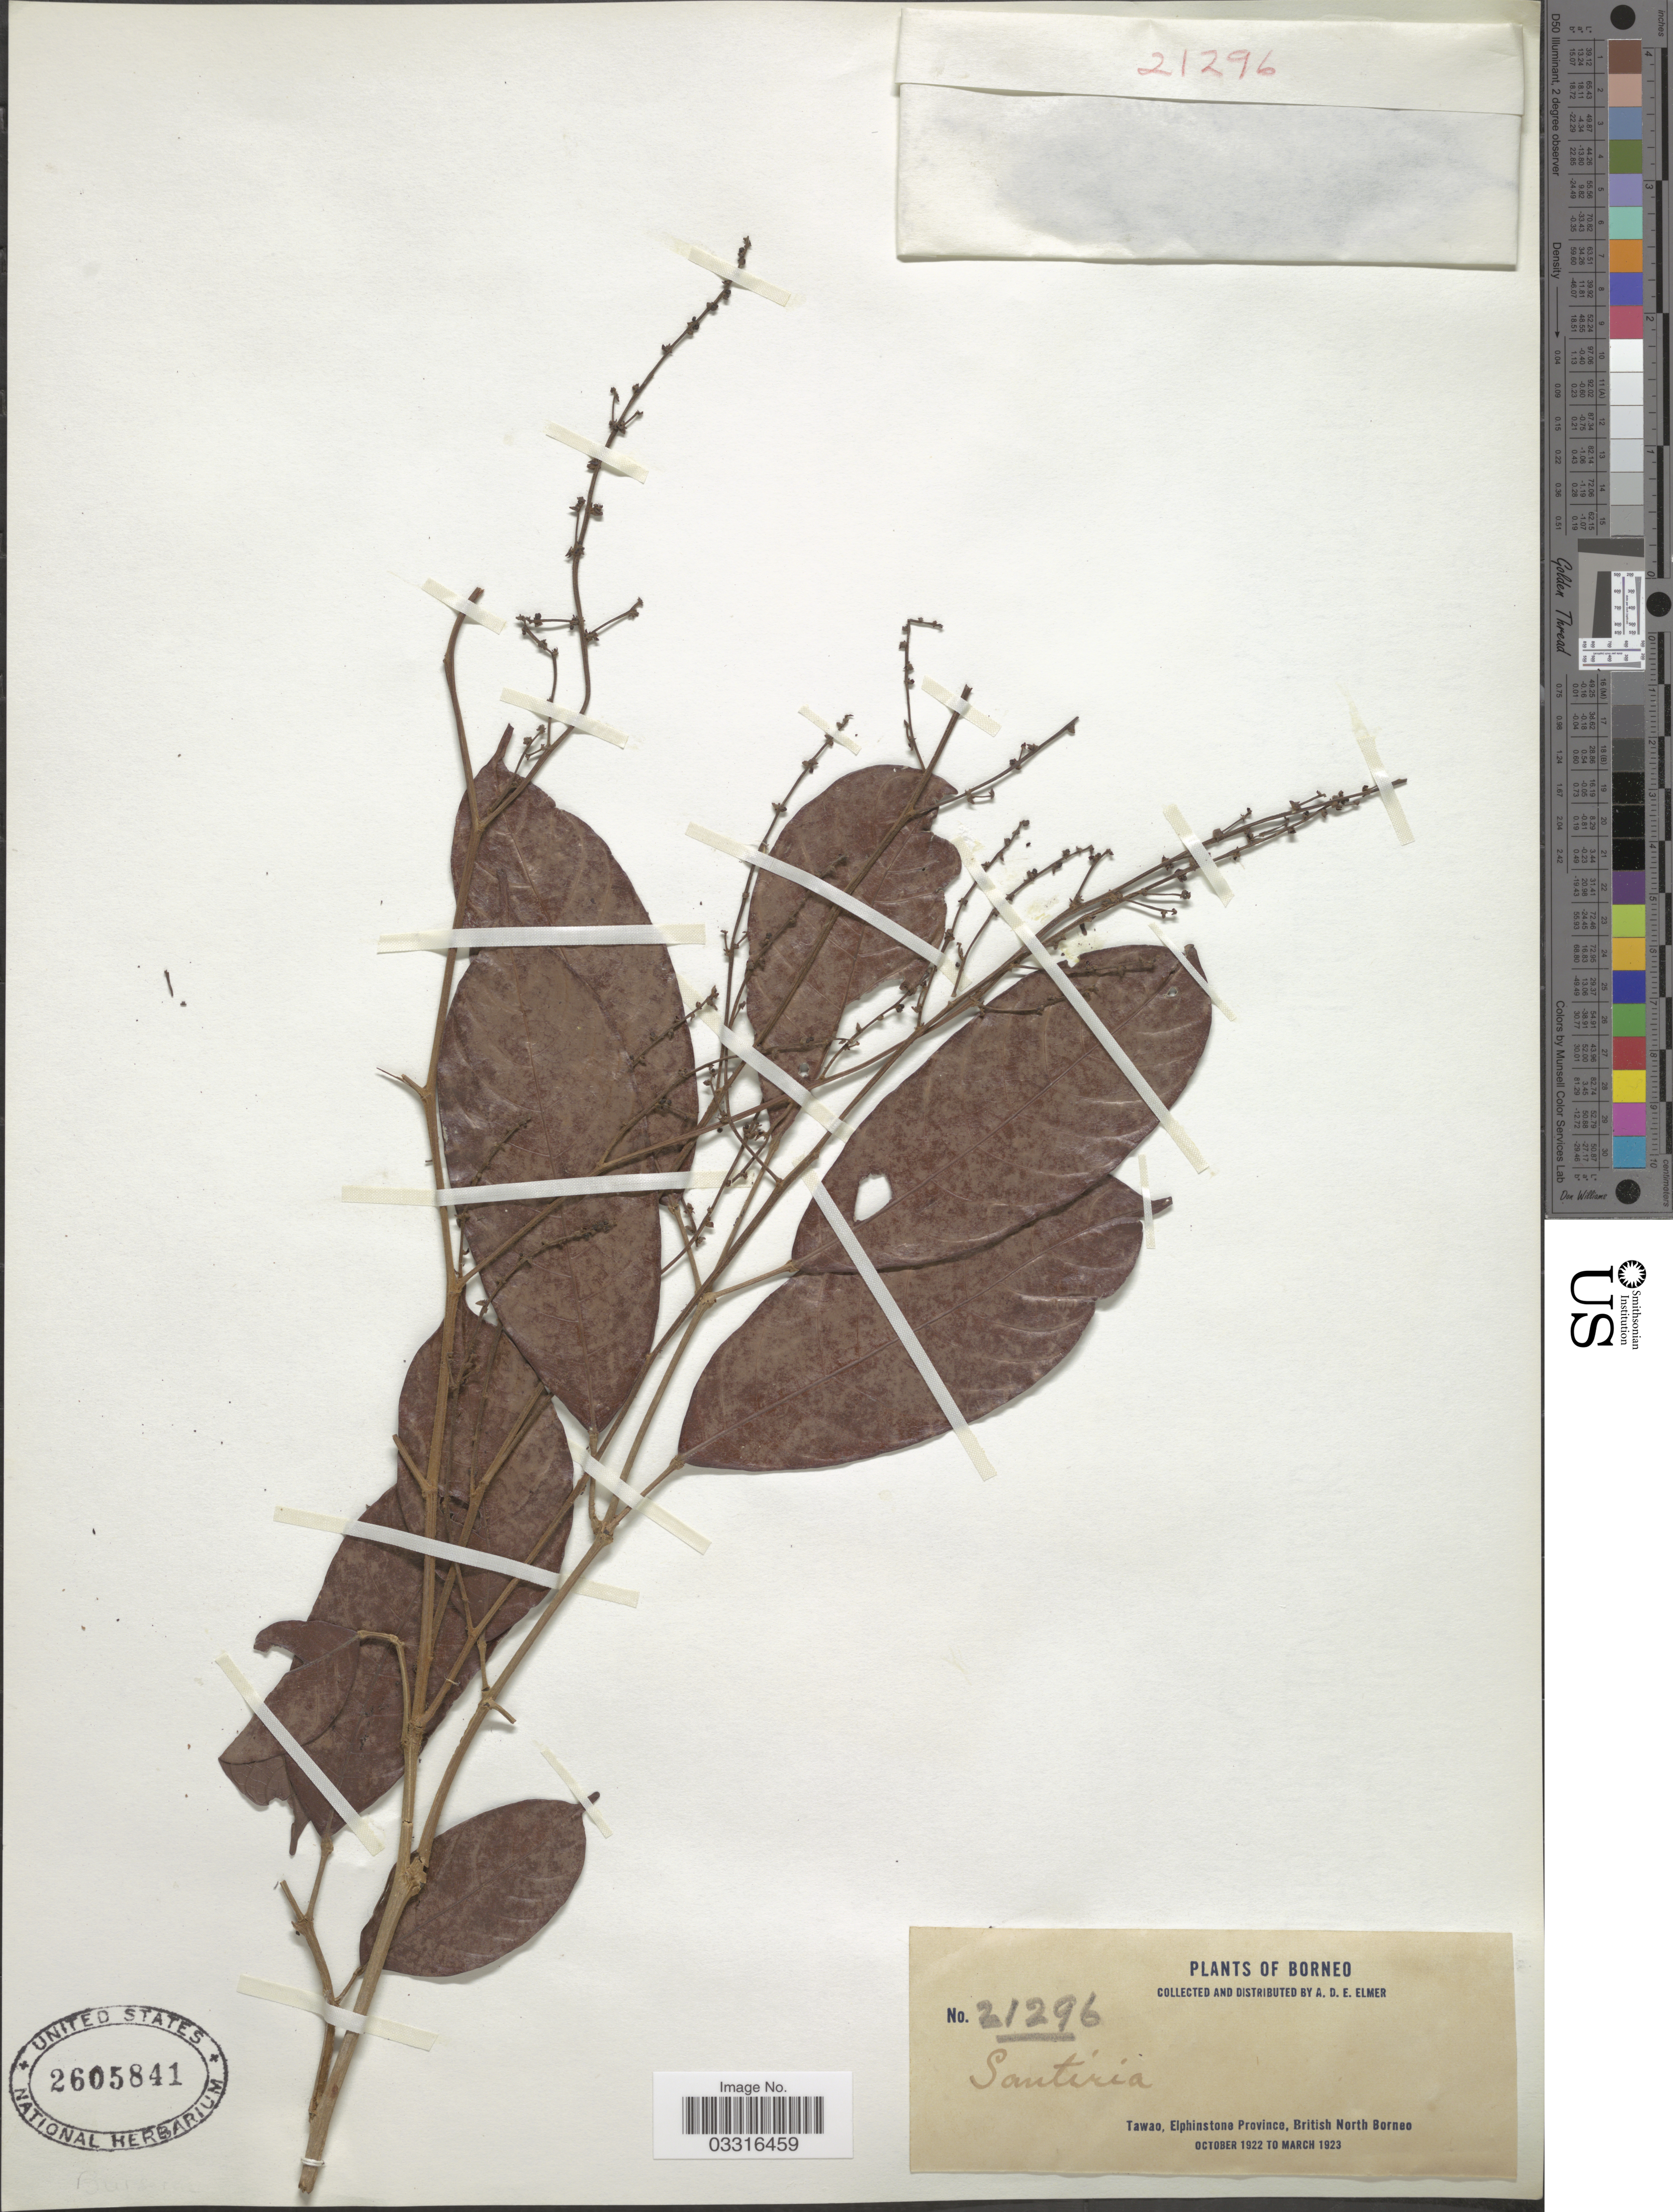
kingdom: Plantae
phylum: Tracheophyta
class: Magnoliopsida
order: Sapindales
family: Burseraceae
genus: Santiria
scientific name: Santiria sp.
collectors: A. D. E. Elmer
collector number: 21296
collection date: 1922-10/1923-03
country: Malaysia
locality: Borneo. Tawao, Elphinstone Province, British North Borneo.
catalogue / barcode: US 2605841